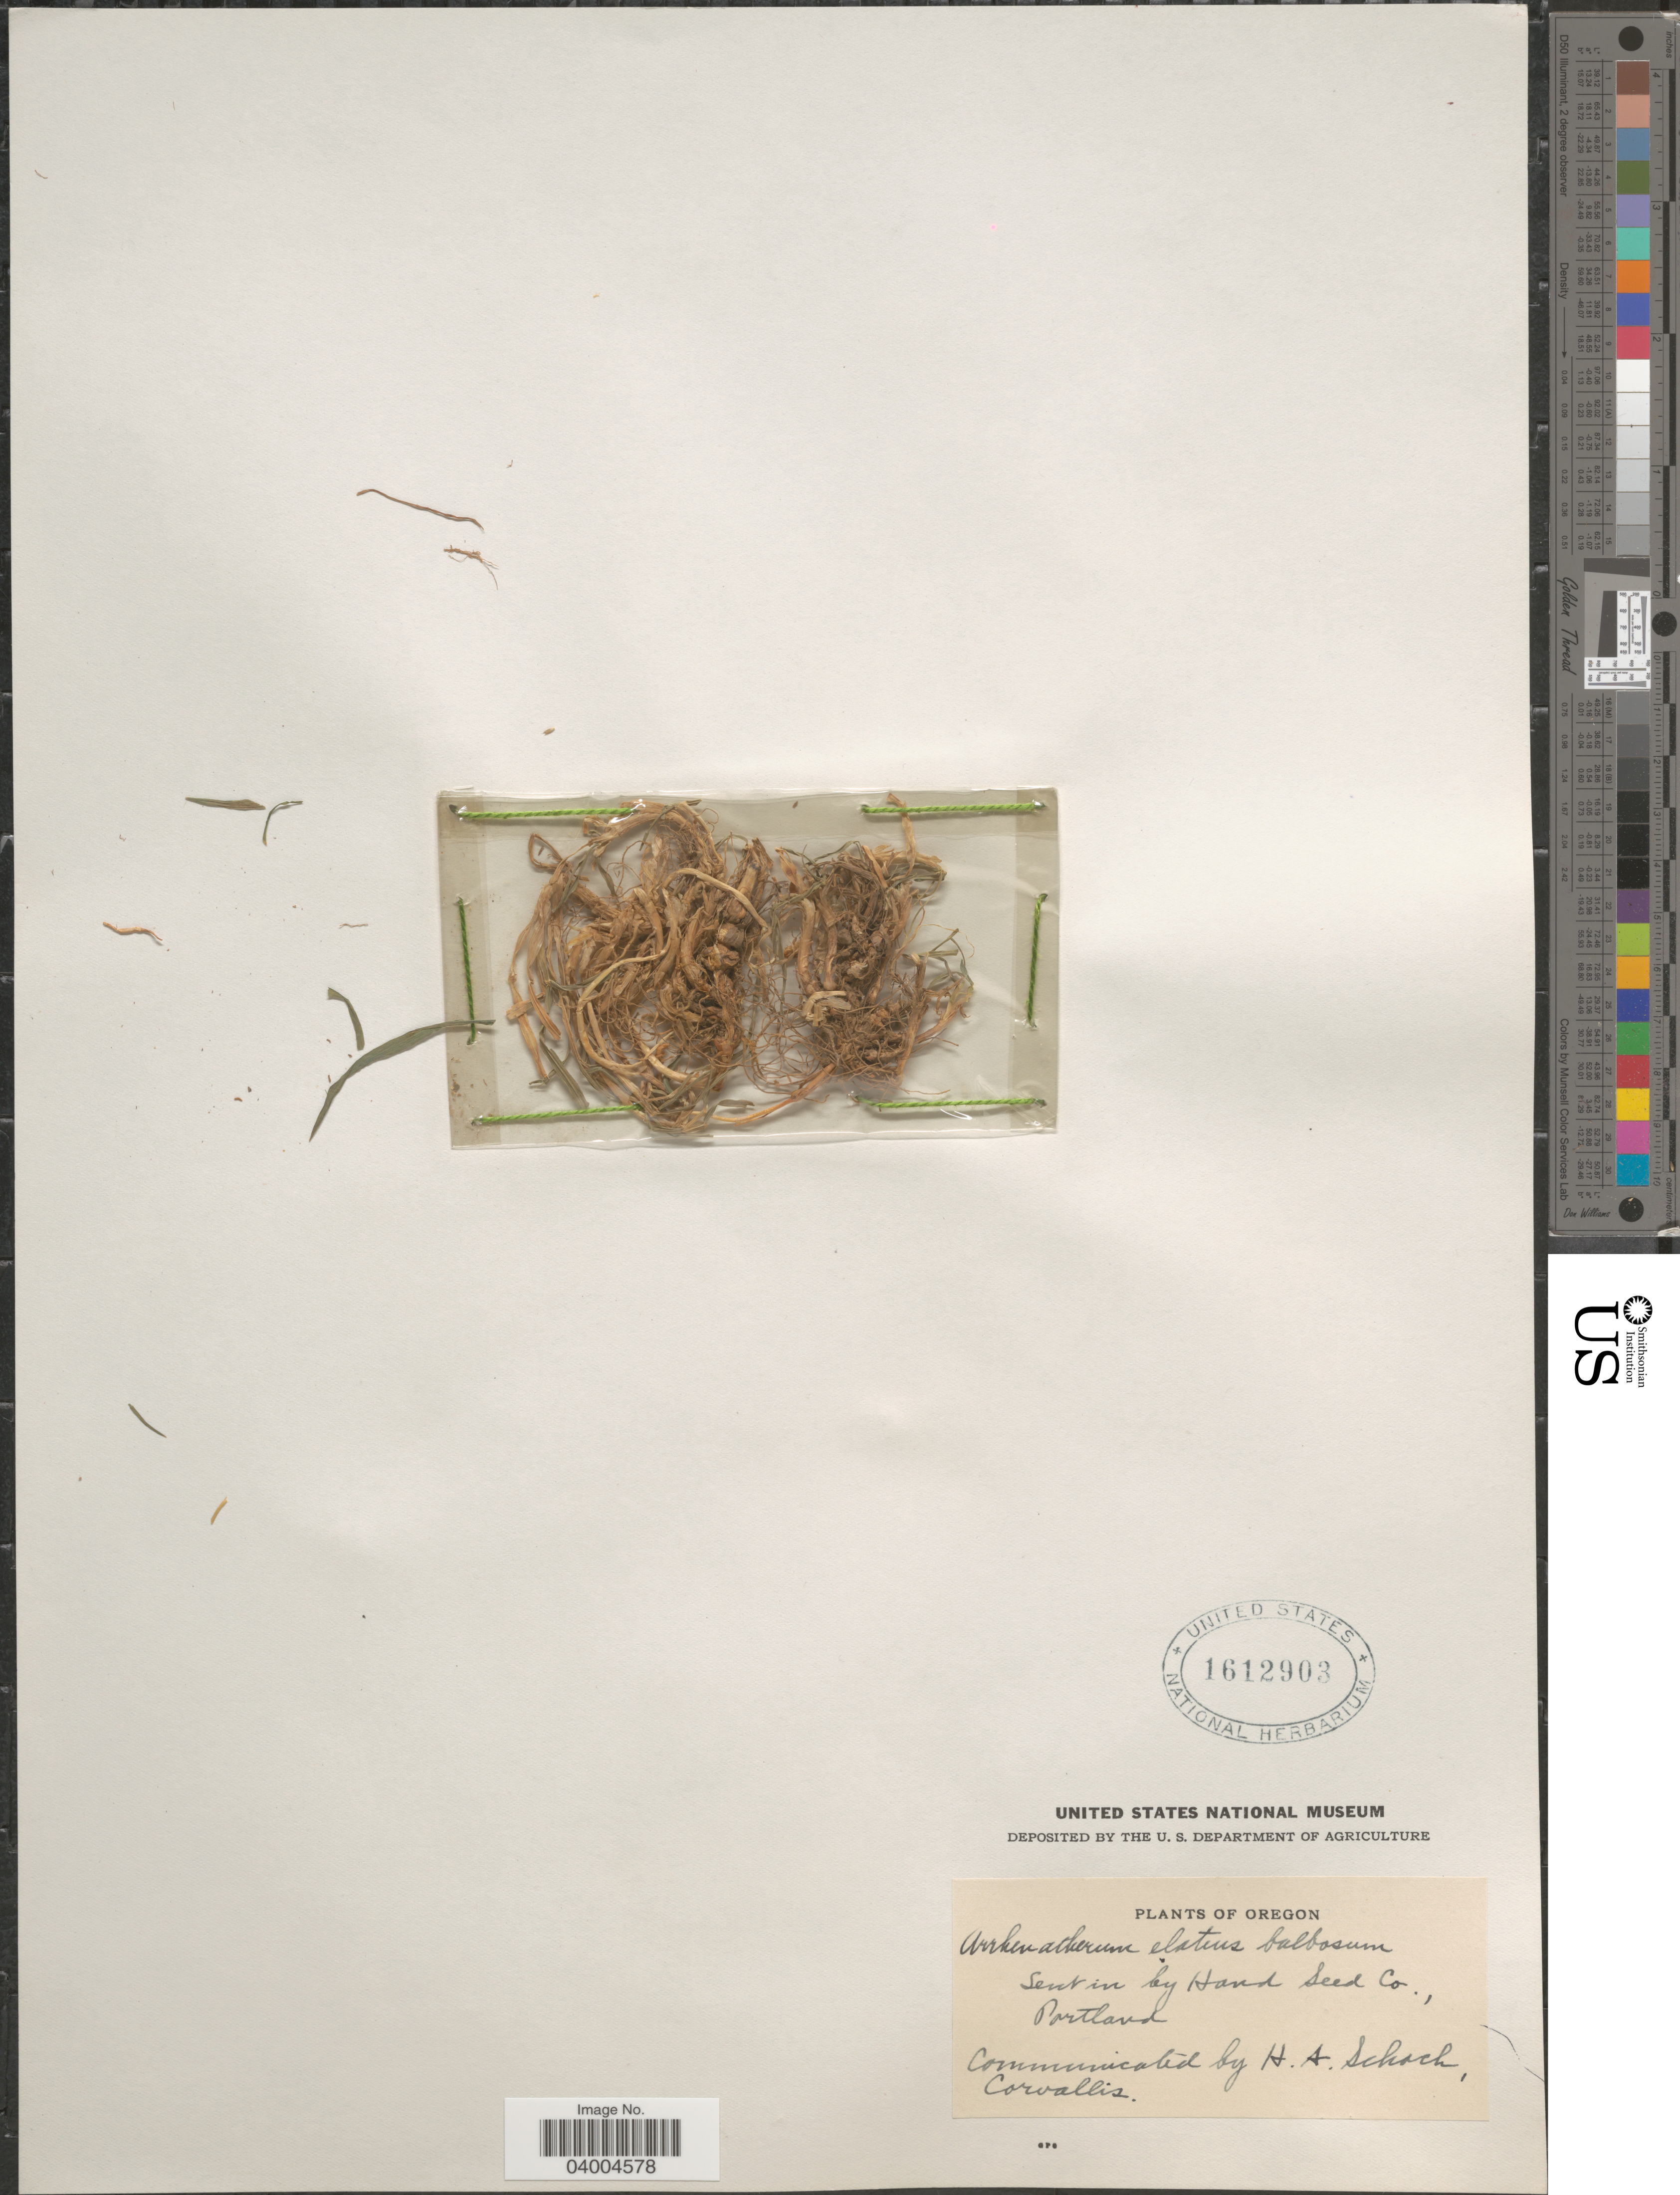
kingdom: Plantae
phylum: Tracheophyta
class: Liliopsida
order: Poales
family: Poaceae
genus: Arrhenatherum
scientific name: Arrhenatherum elatius subsp. bulbosum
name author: (Willd.) G. Martens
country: United States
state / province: Oregon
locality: Seed Co., Portland.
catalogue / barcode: US 1612903